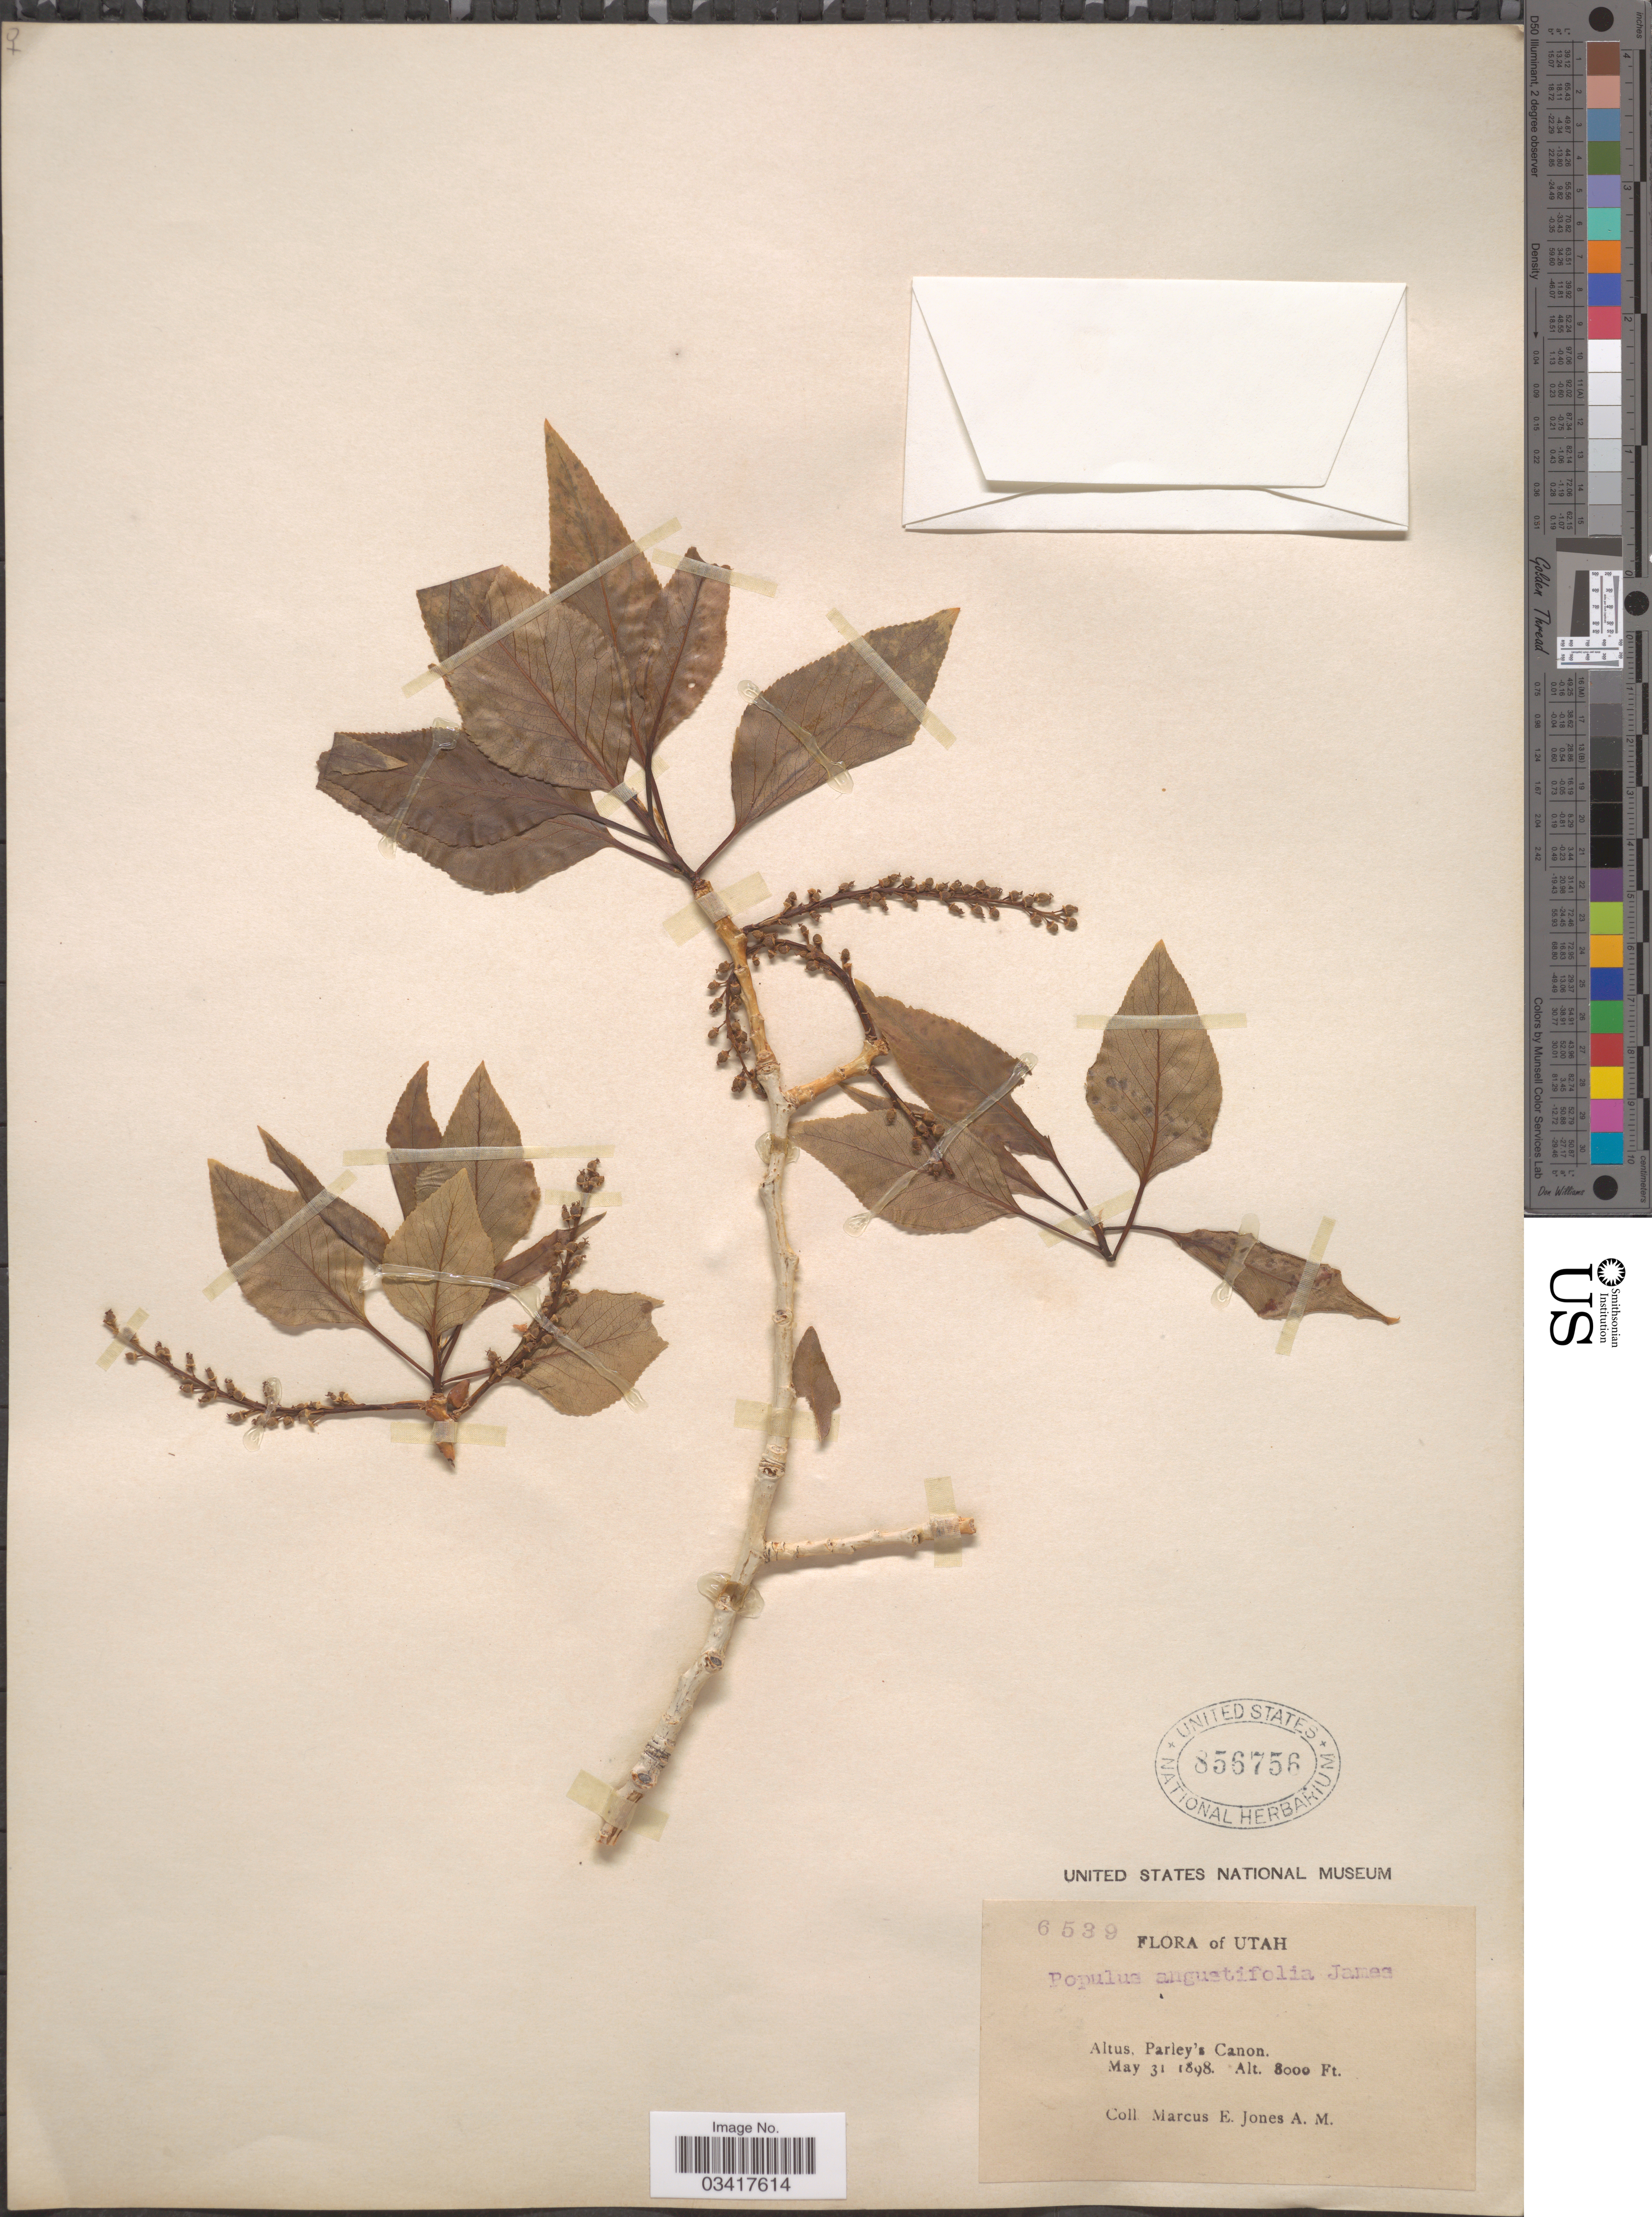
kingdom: Plantae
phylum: Tracheophyta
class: Magnoliopsida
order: Malpighiales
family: Salicaceae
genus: Populus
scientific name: Populus angustifolia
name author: E. James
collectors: M. E. Jones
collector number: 6539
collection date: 1898-05-31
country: United States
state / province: Utah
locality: Altus, Parley's Canon.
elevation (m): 2438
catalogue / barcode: US 856756